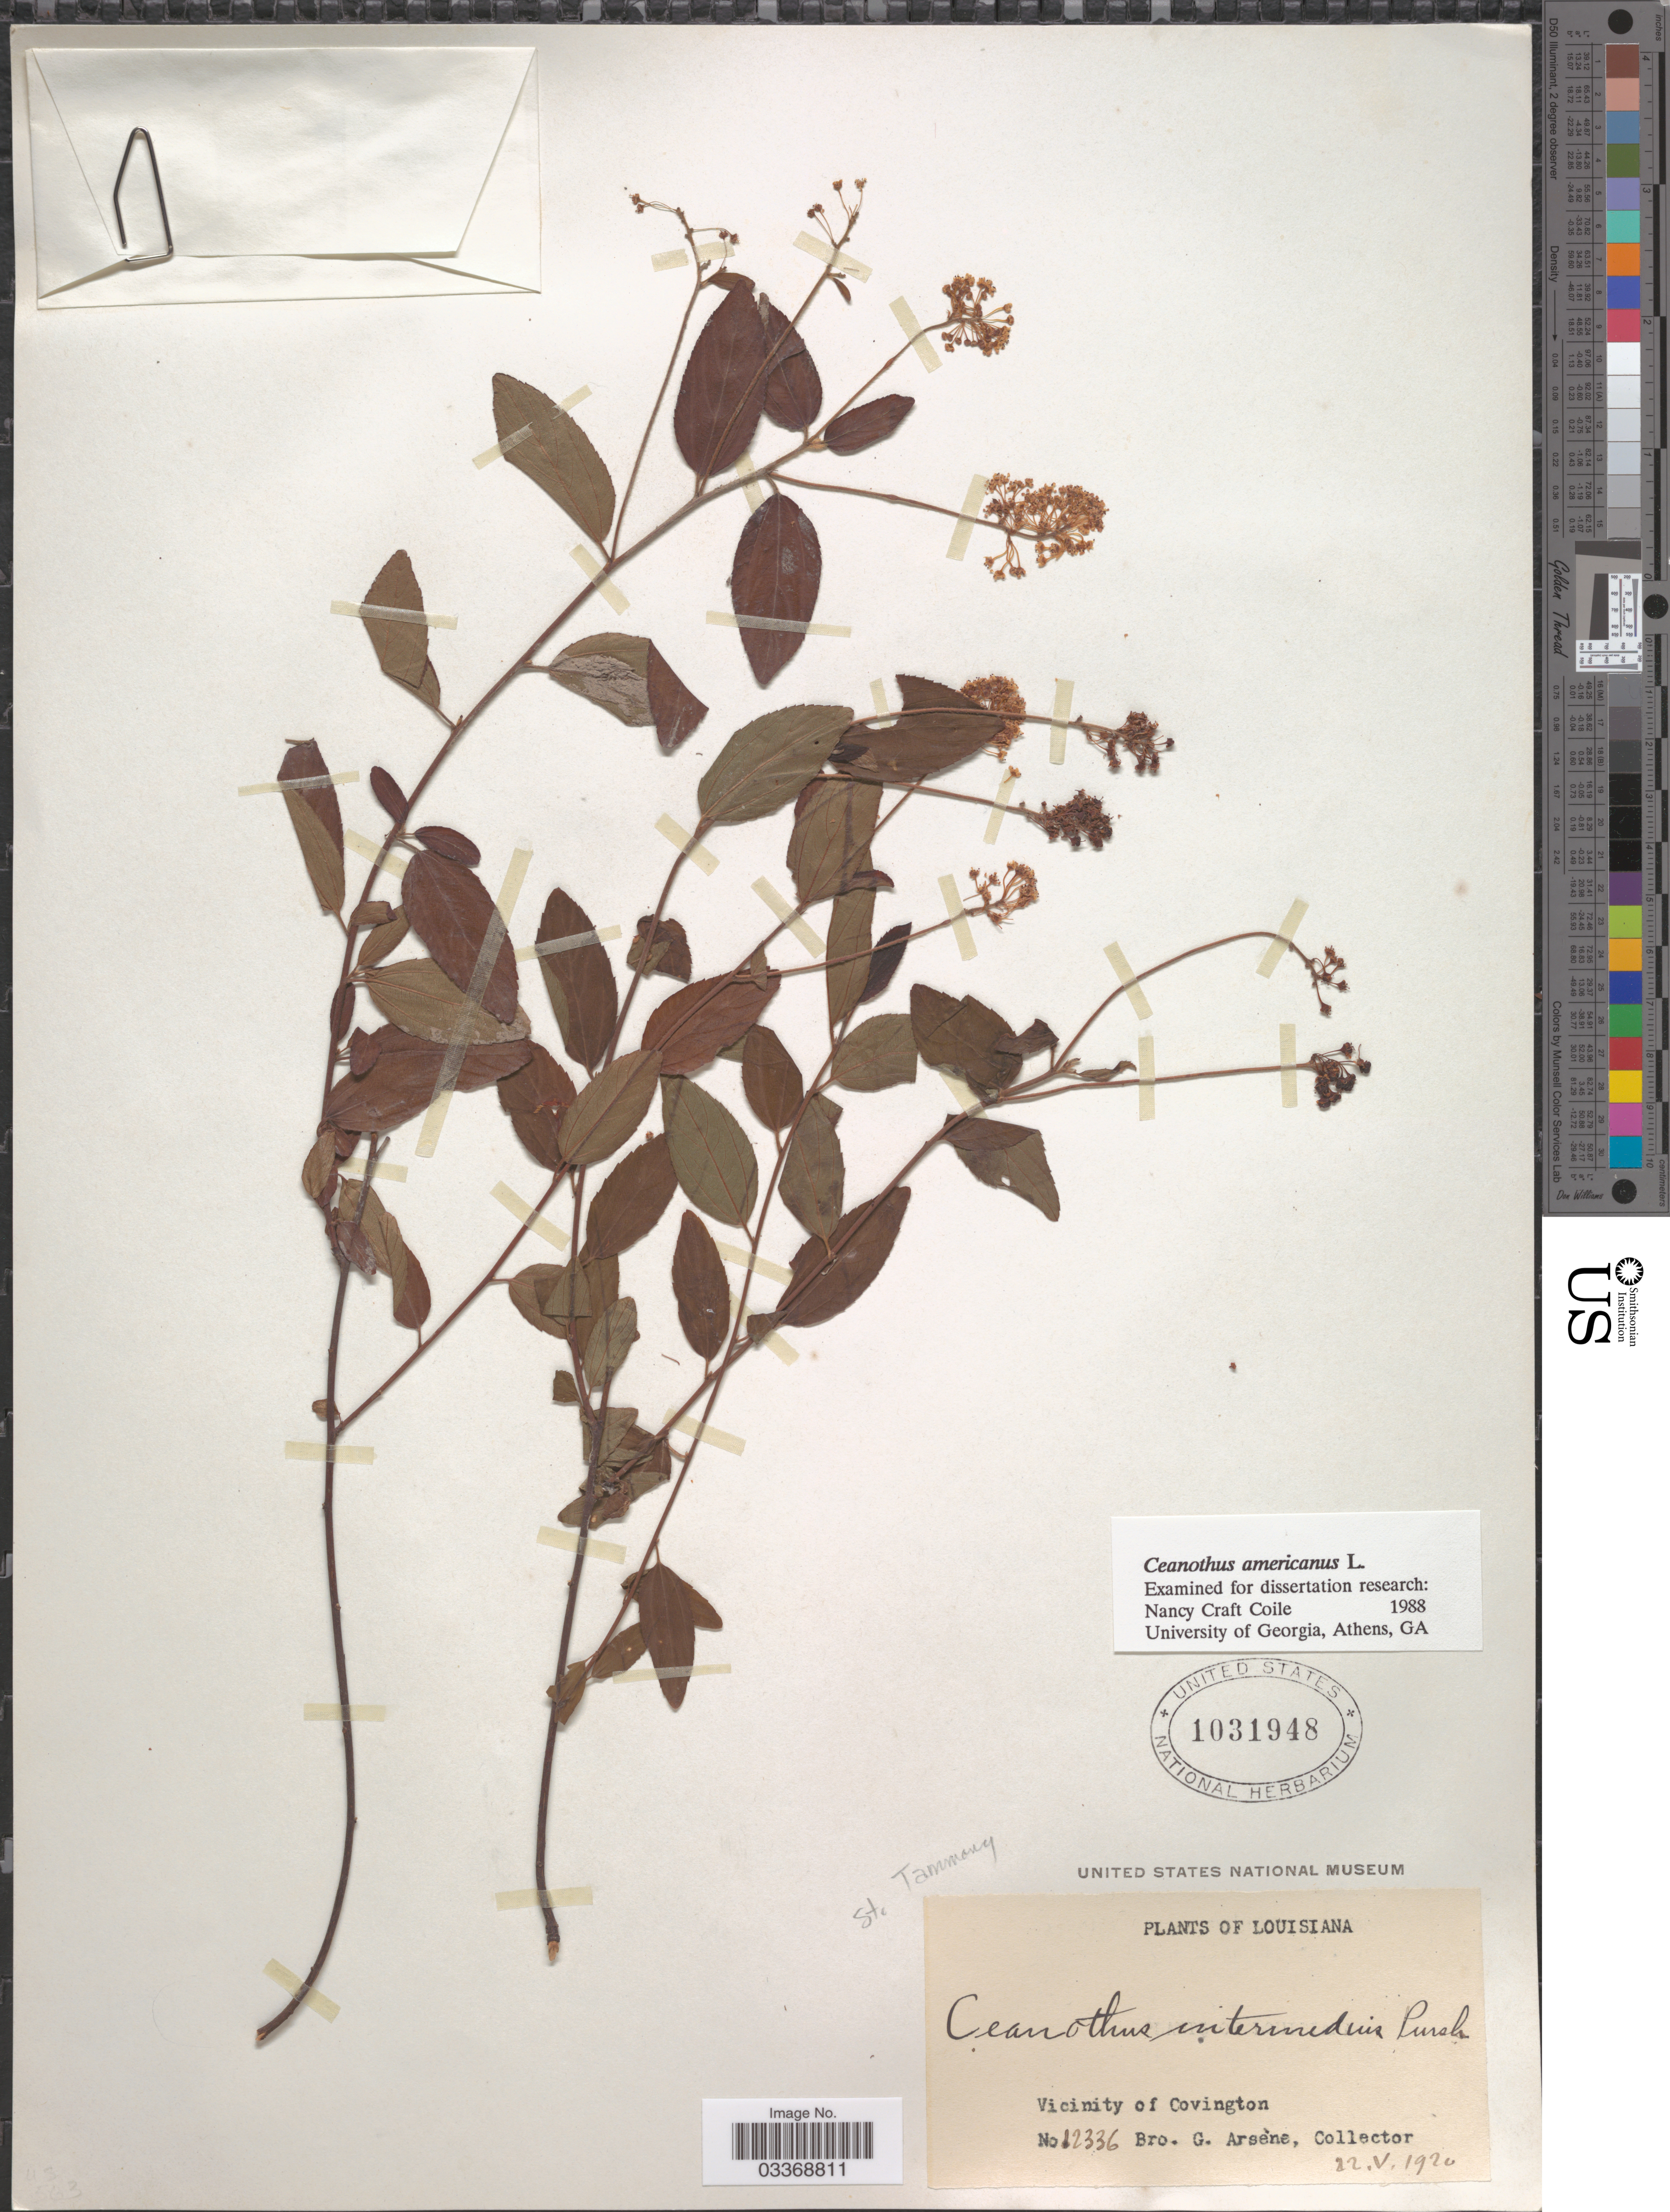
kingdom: Plantae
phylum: Tracheophyta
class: Magnoliopsida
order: Rosales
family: Rhamnaceae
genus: Ceanothus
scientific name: Ceanothus americanus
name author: L.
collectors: Bro. G. Arsène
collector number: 12336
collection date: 1920-05-22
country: United States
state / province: Louisiana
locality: St. Tammany. Vicinity of Covington.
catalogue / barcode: US 1031948